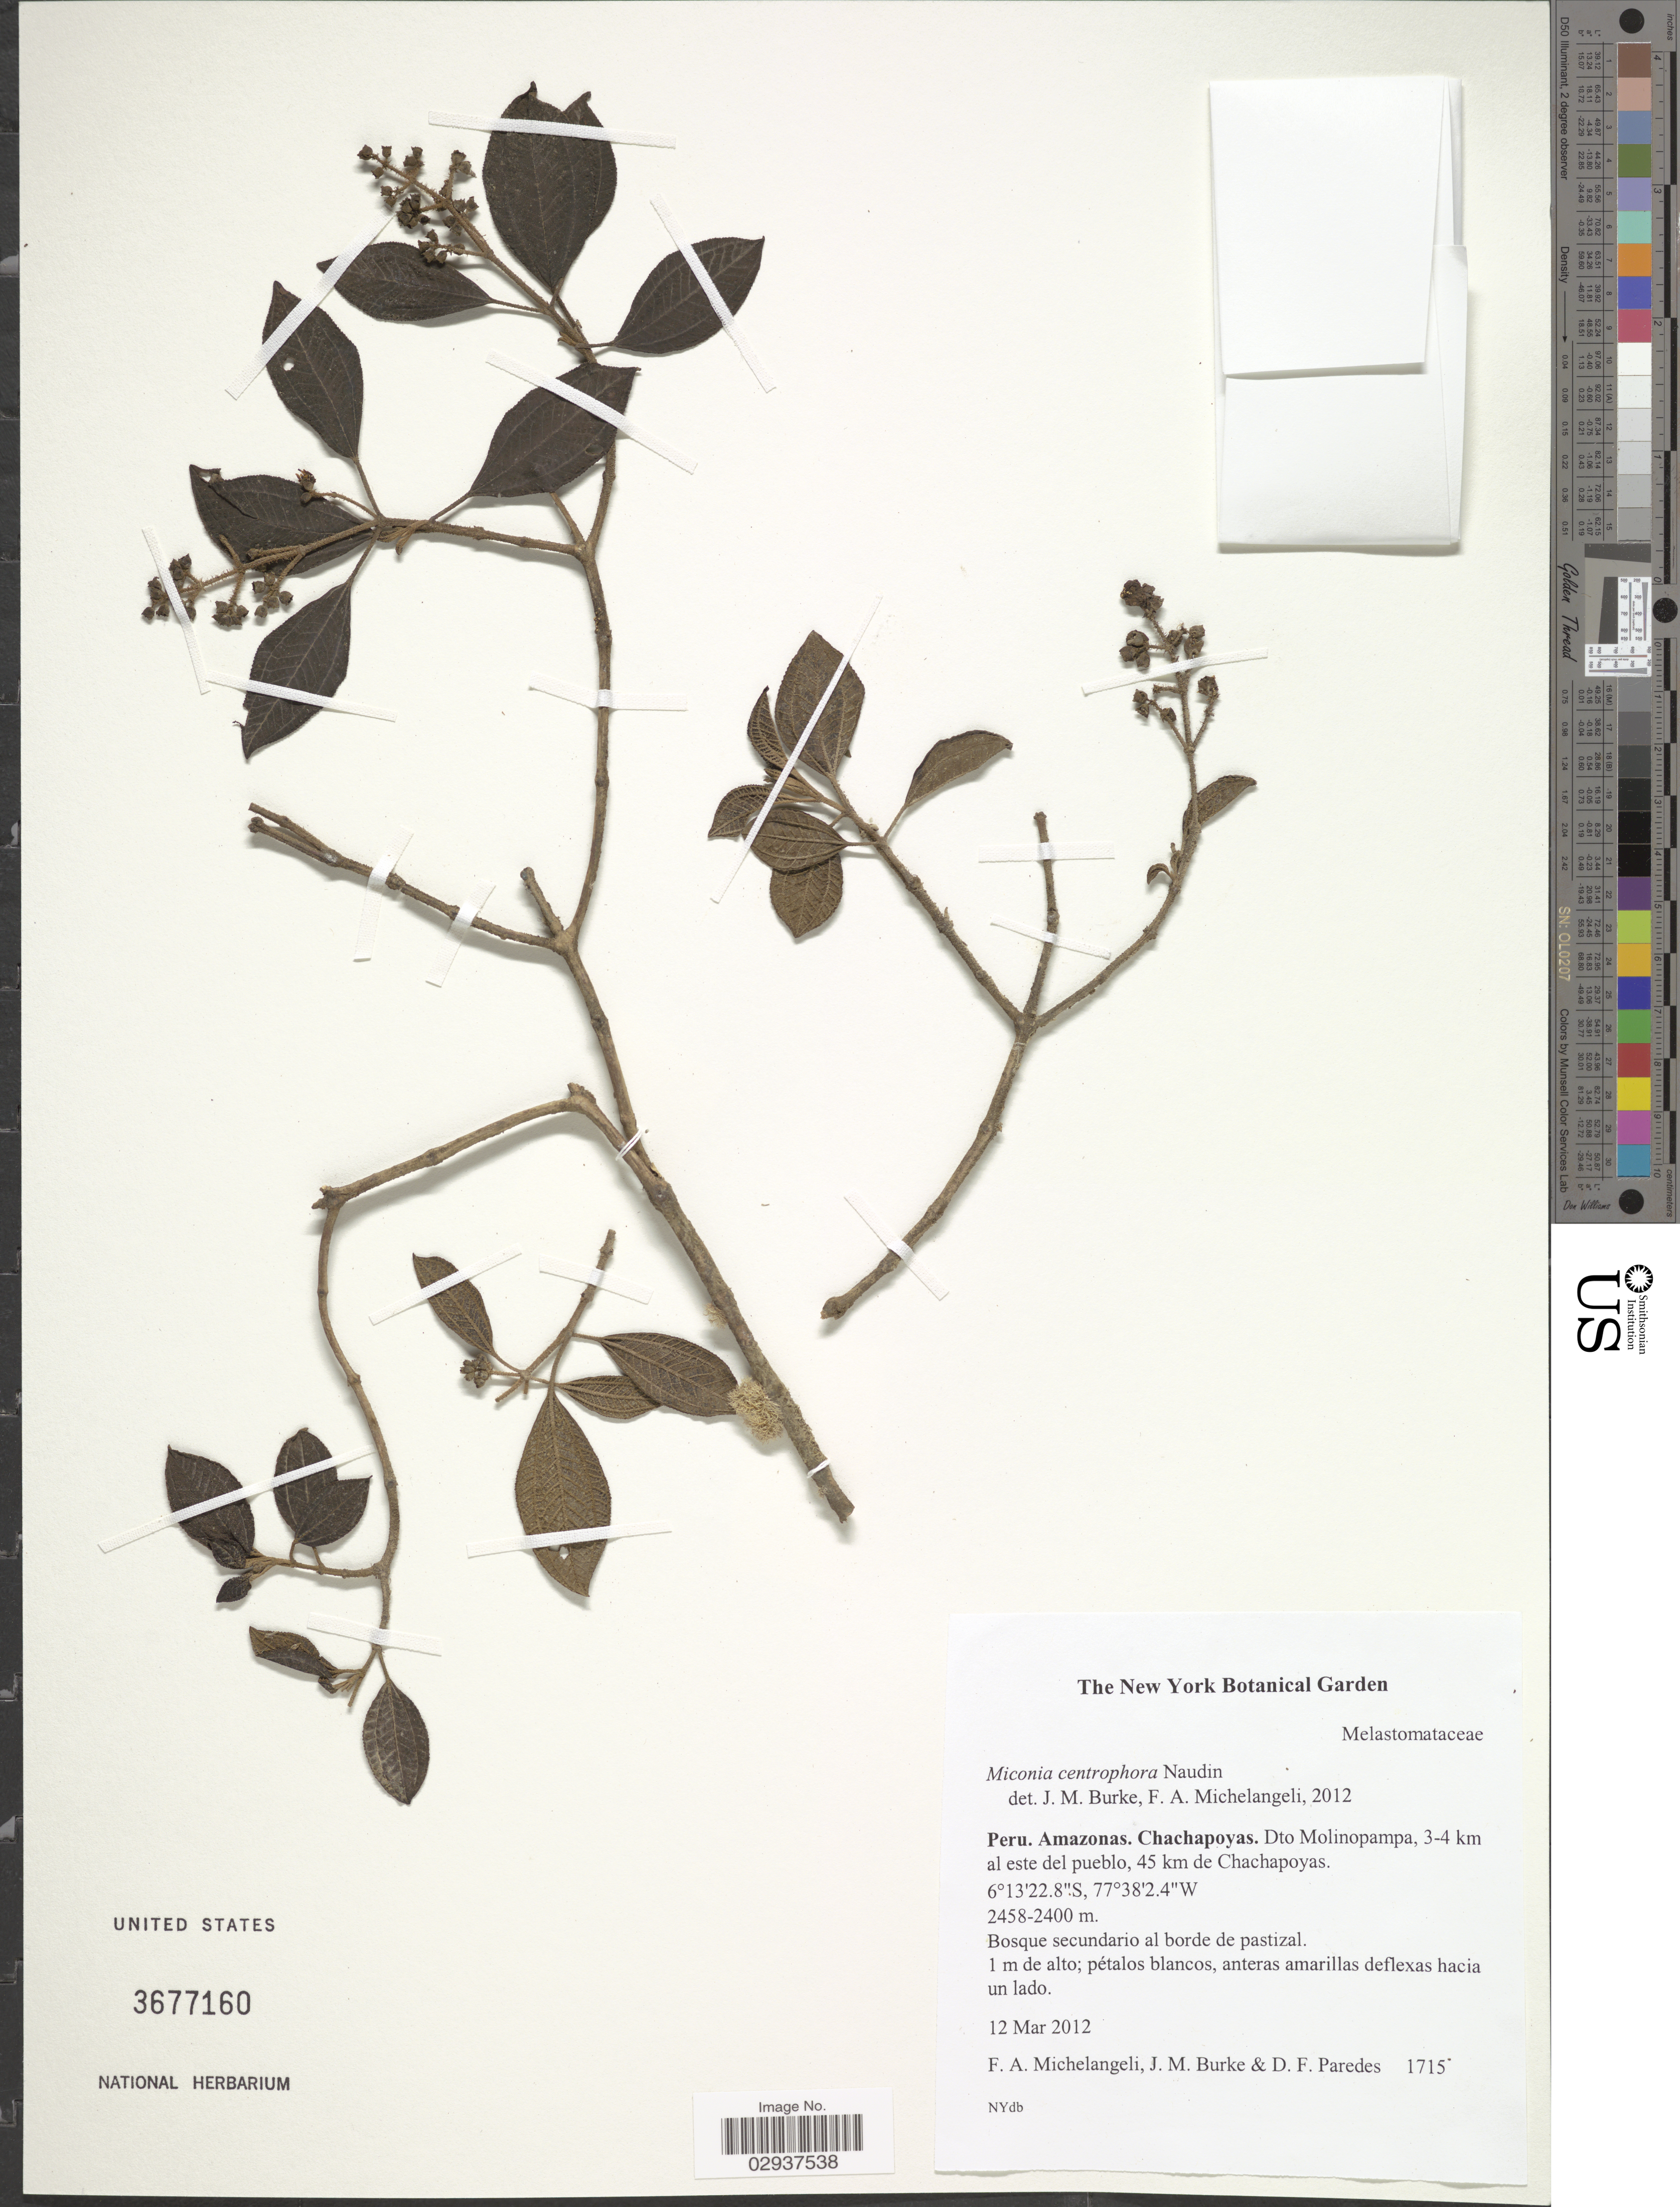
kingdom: Plantae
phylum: Tracheophyta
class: Magnoliopsida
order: Myrtales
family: Melastomataceae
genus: Miconia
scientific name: Miconia centrophora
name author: Naudin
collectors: F. A. Michelangeli, Jac. M. Burke & D. Paredes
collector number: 1715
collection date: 2012-03-12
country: Peru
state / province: Amazonas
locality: Chachapoyas. Dto Molinopampa, 3-4 km al este del pueblo, 45 km de Chachapoyas.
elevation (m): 2400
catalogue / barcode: US 3677160